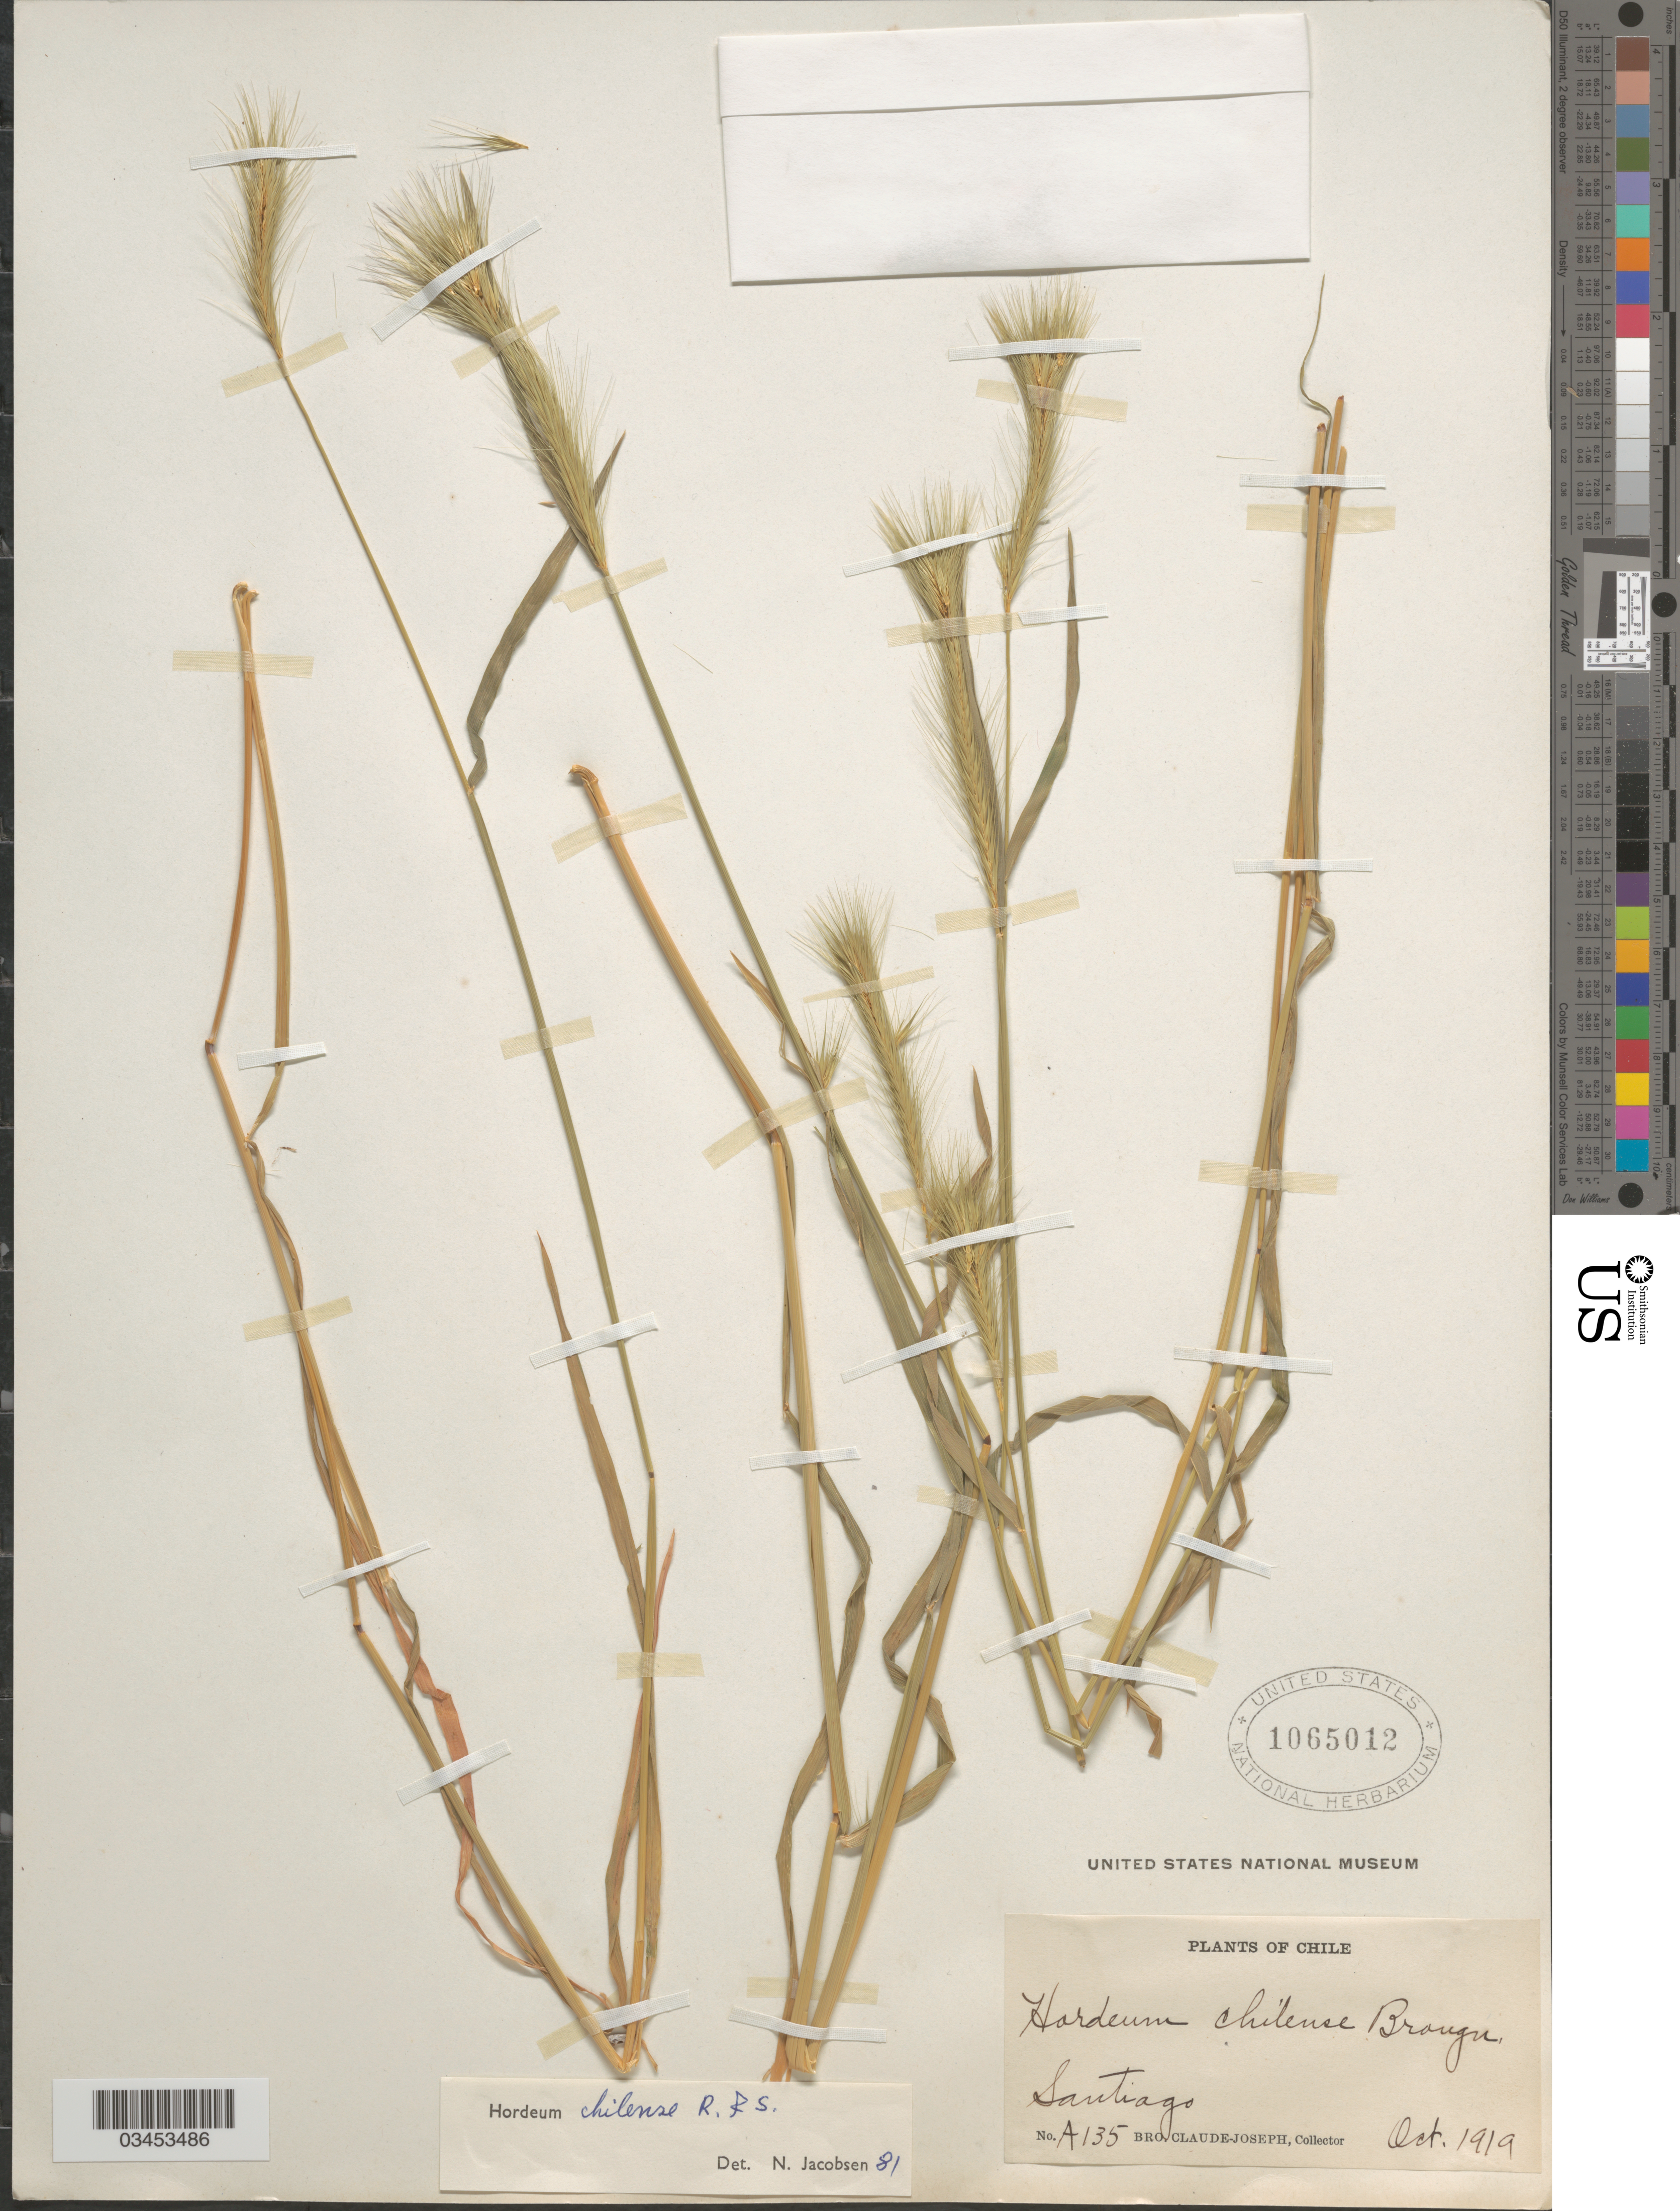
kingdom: Plantae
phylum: Tracheophyta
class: Liliopsida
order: Poales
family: Poaceae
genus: Hordeum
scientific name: Hordeum chilense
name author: Roem. & Schult.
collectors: Bro. Claude-Joseph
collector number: A135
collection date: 1919-10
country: Chile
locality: Santiago.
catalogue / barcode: US 1065012